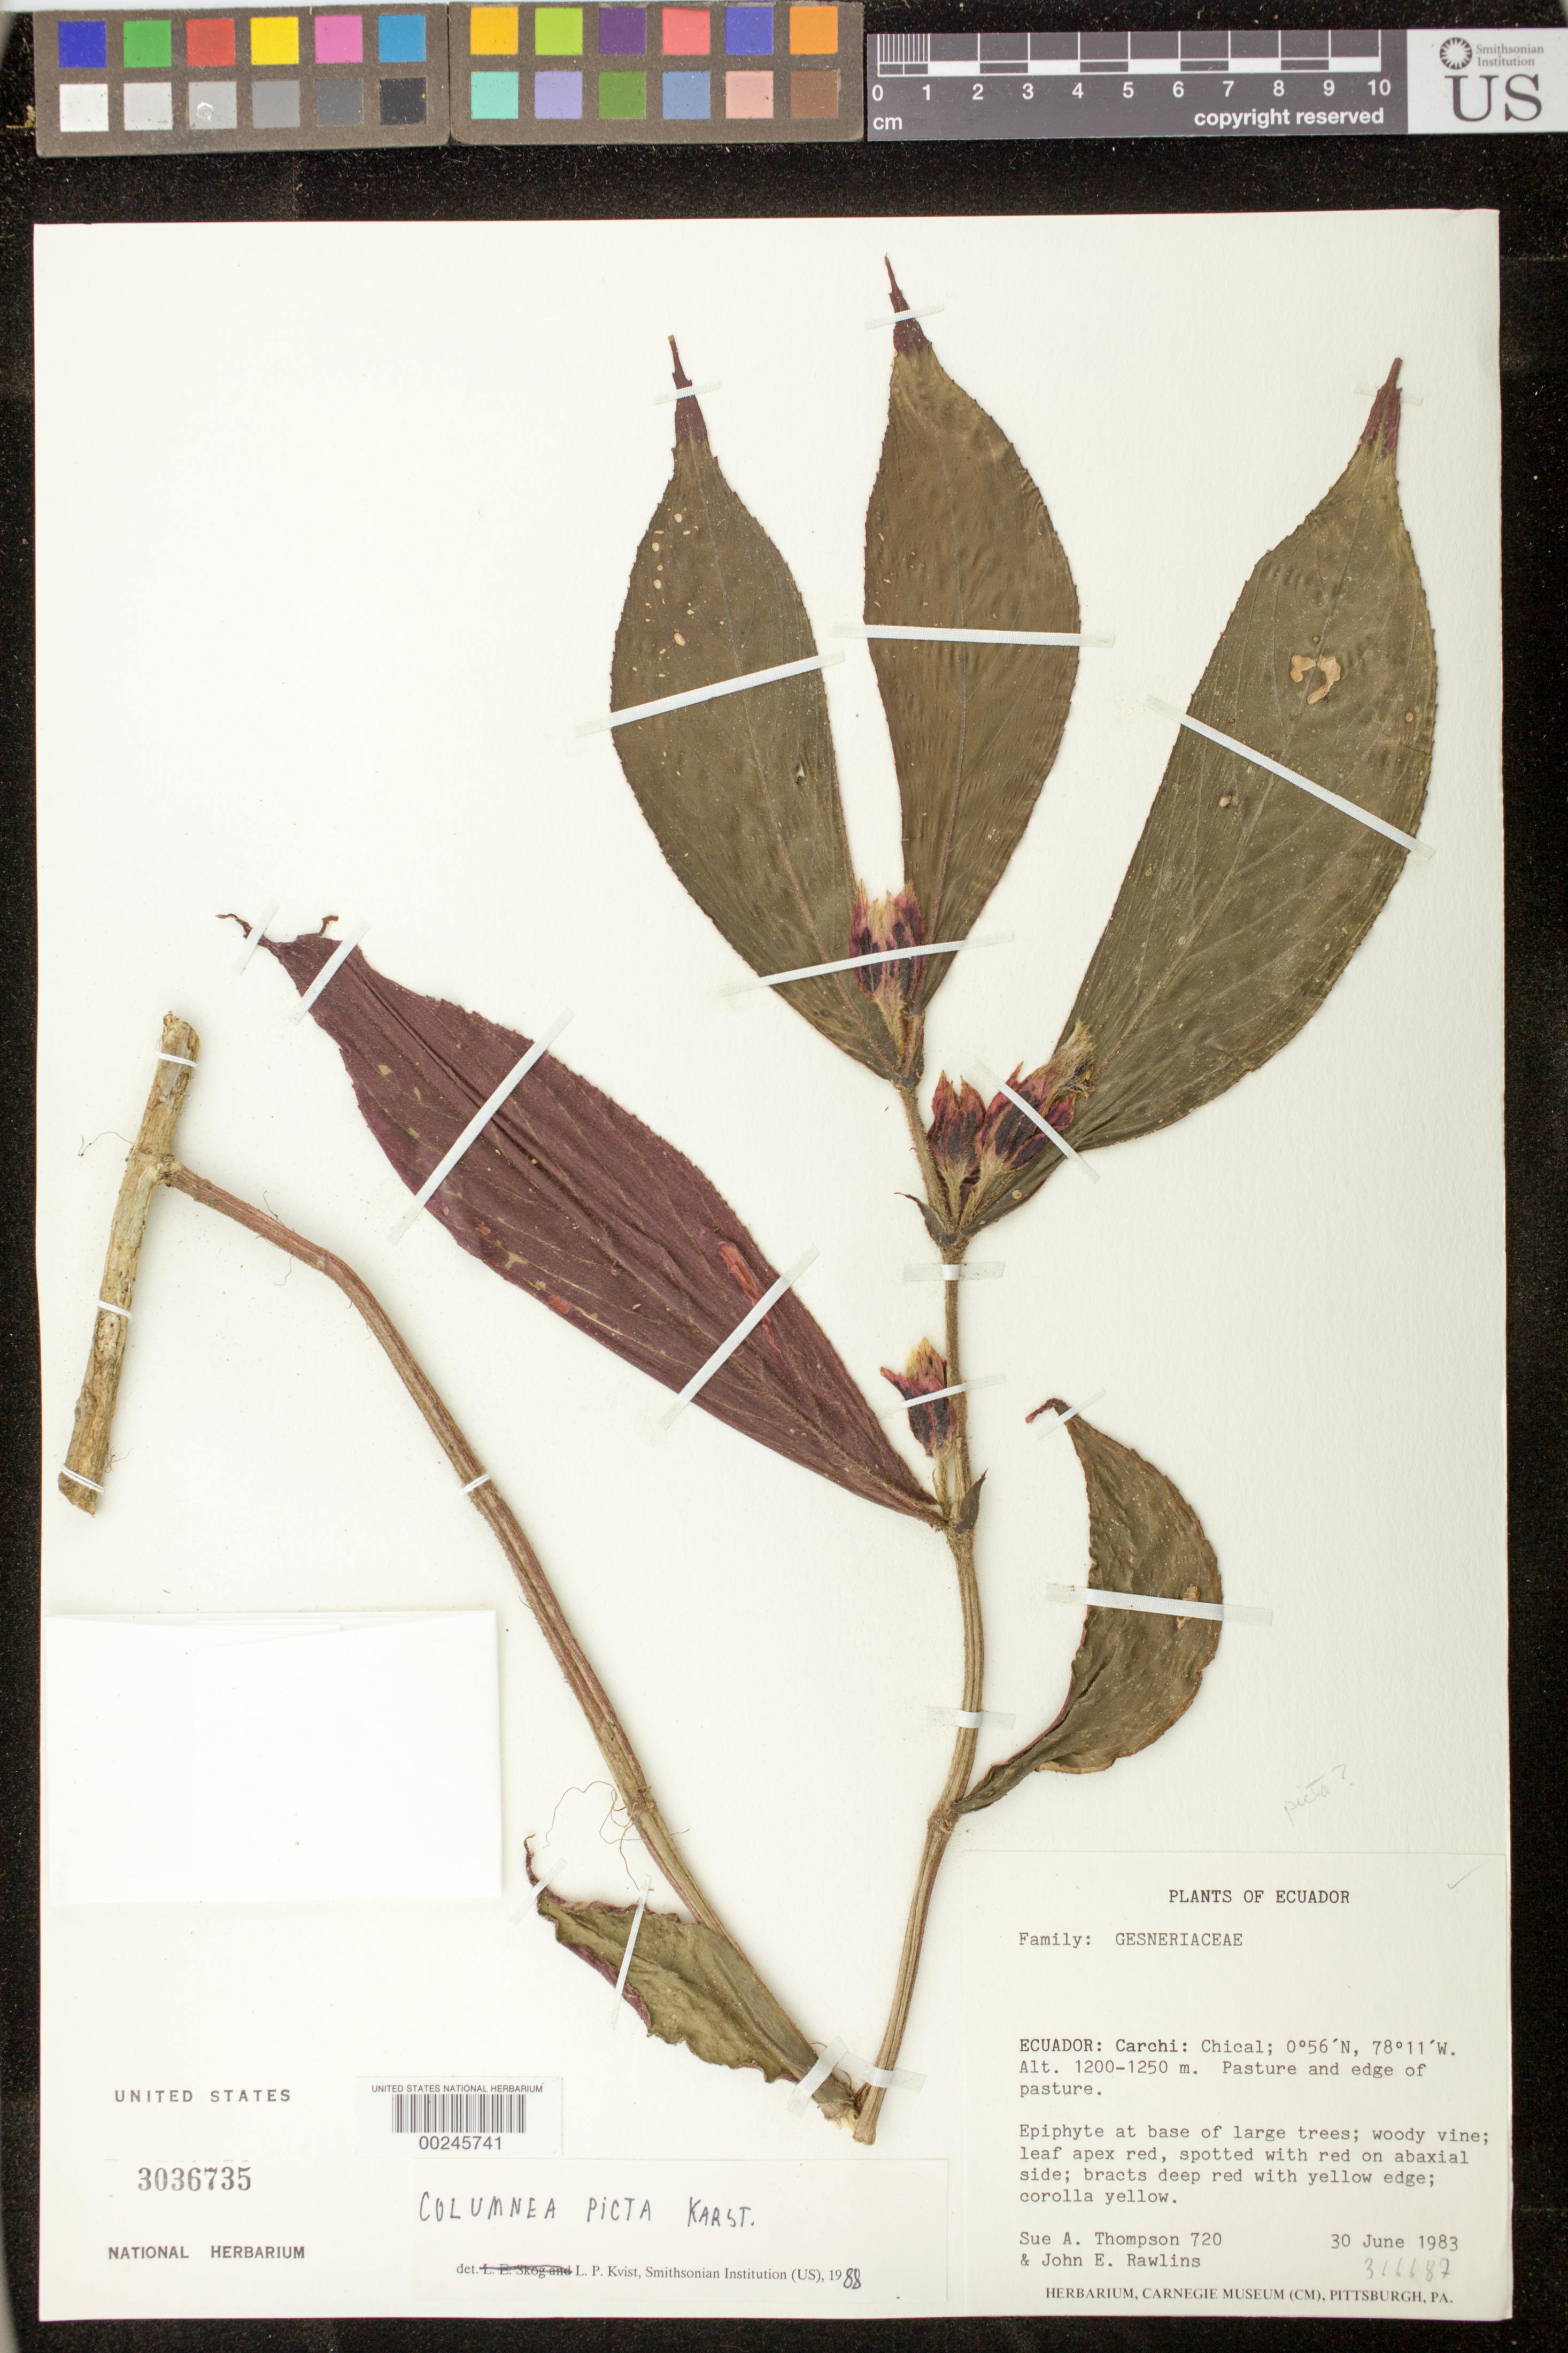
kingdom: Plantae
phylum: Tracheophyta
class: Magnoliopsida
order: Lamiales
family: Gesneriaceae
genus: Columnea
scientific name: Columnea karsteniana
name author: Singh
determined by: Skog, Laurence E.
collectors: S. A. Thompson & J. Rawlins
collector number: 720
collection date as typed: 30 Jun 1983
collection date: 1983-06-30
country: Ecuador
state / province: Carchi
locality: Chical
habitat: Pasture and edge of pasture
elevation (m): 1200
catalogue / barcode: US 3036735